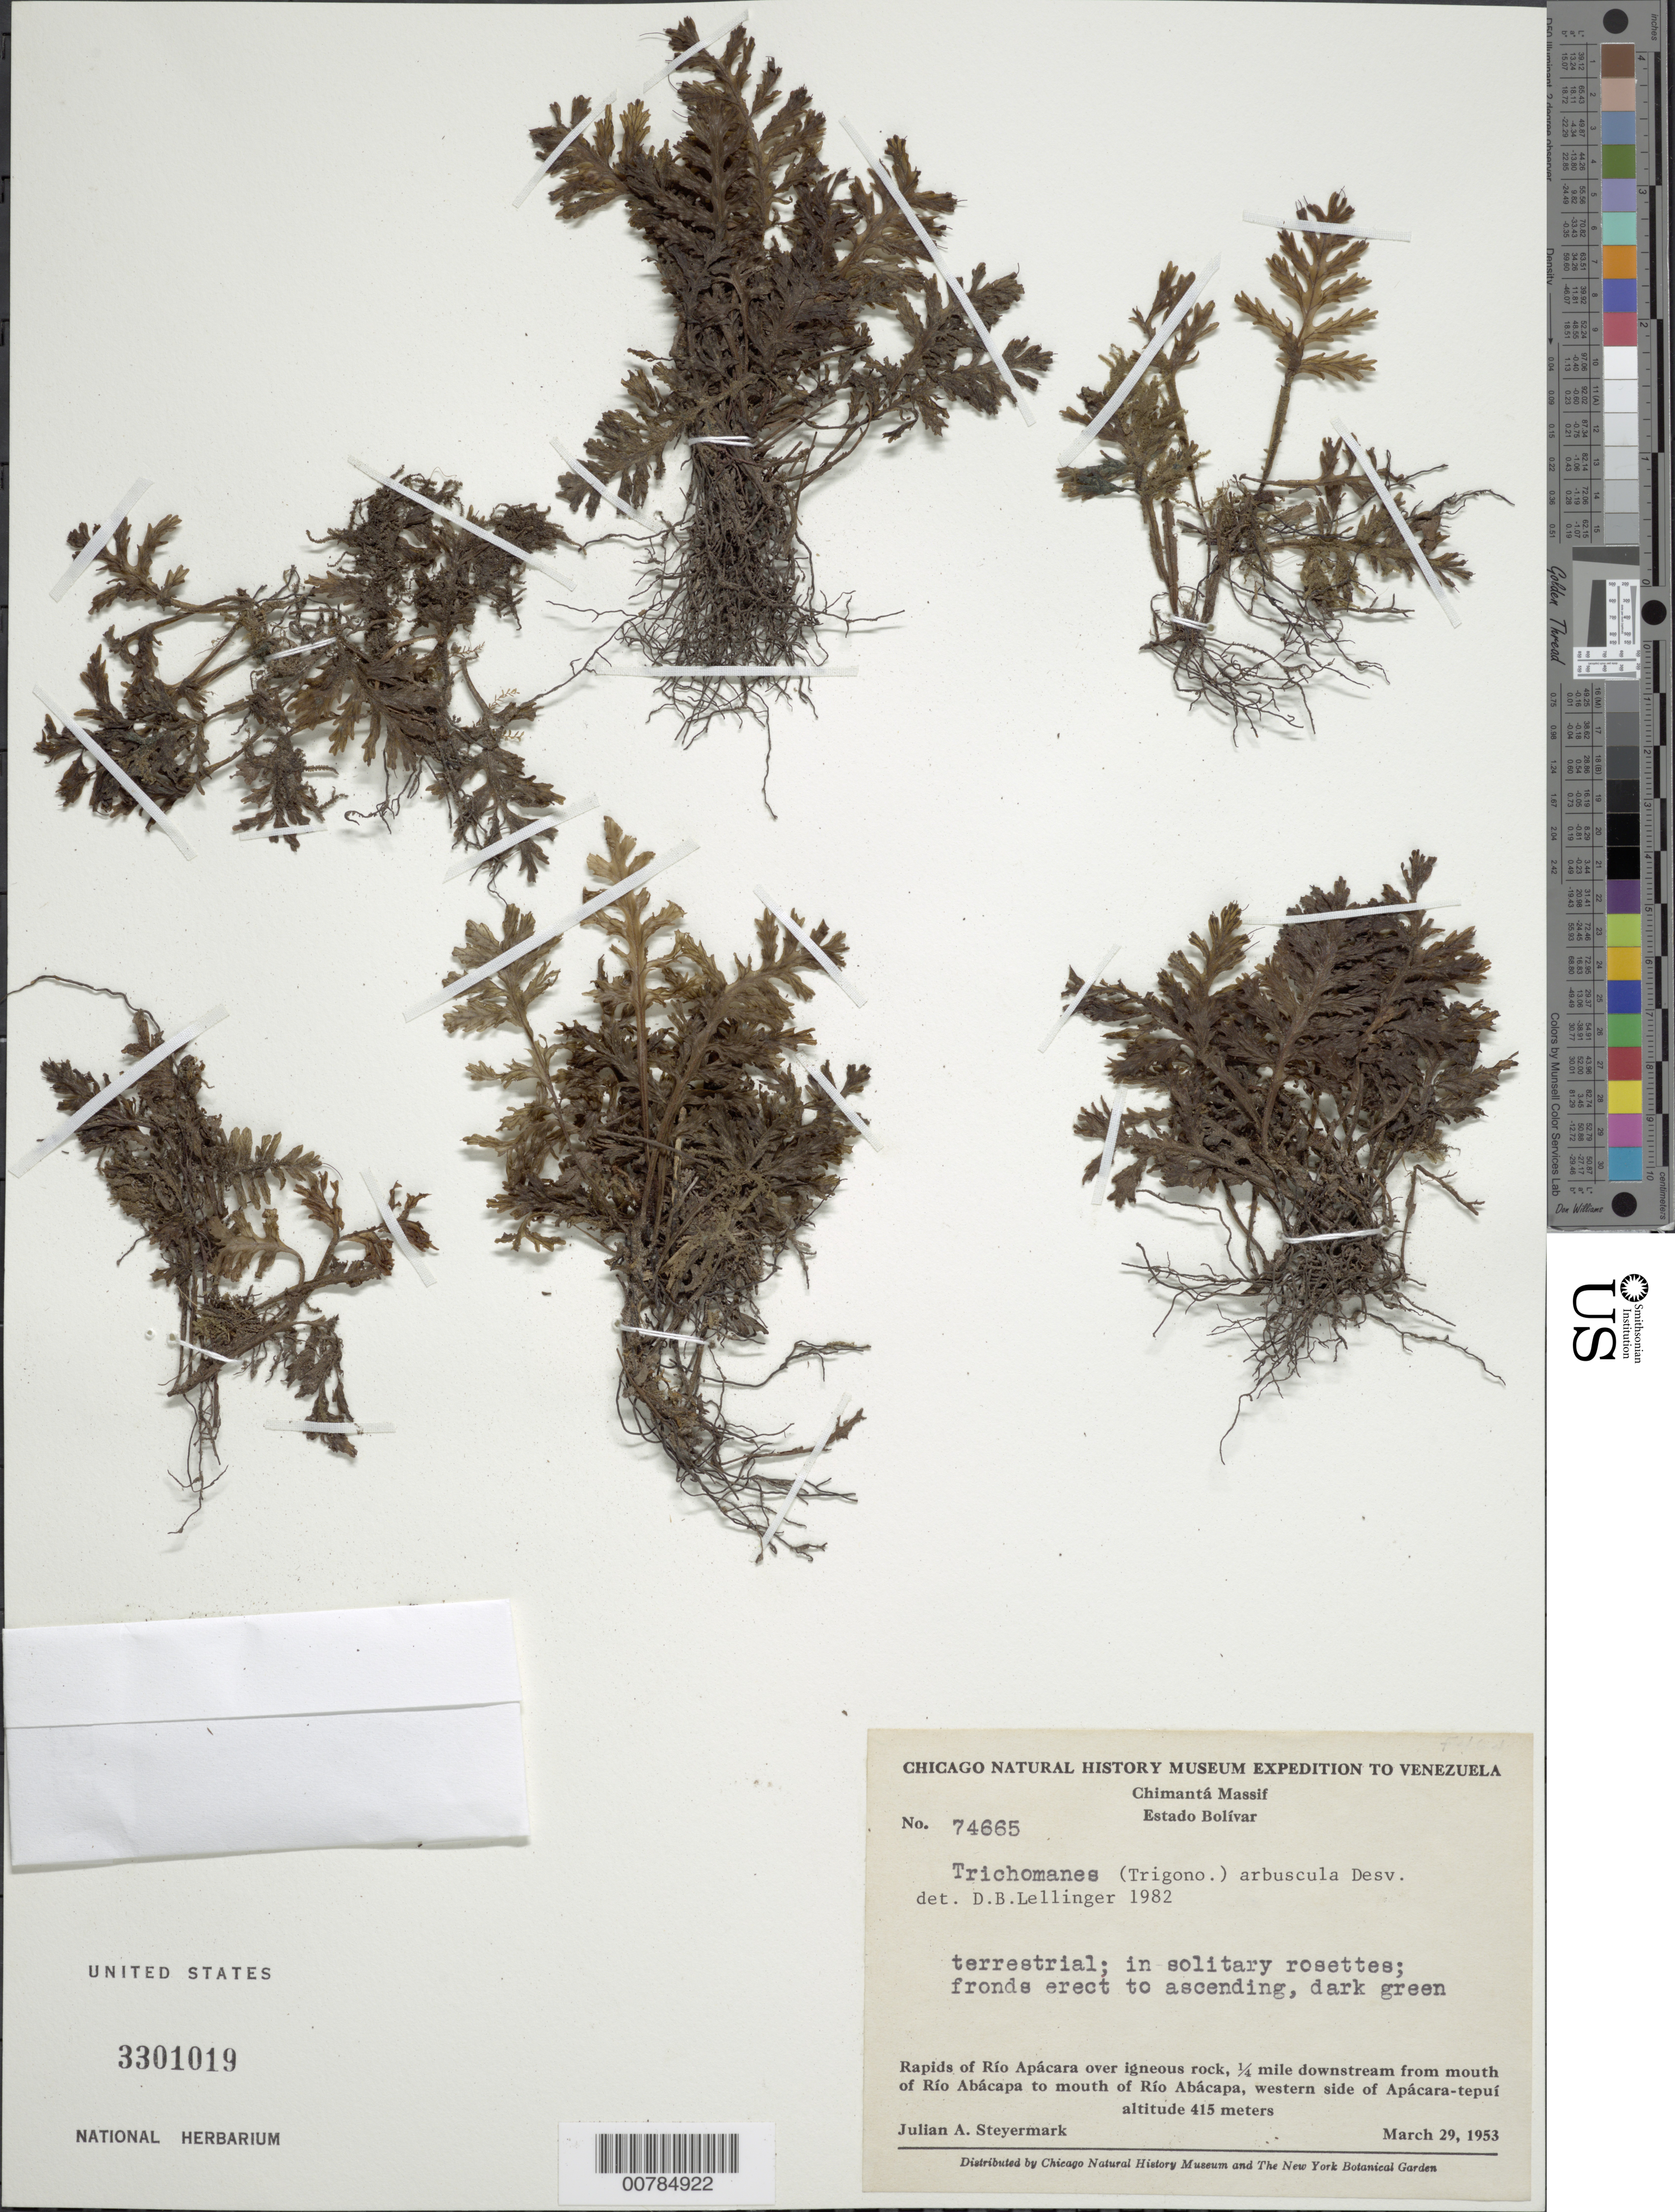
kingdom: Plantae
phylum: Tracheophyta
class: Polypodiopsida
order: Hymenophyllales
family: Hymenophyllaceae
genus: Trichomanes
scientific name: Trichomanes arbuscula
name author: Desv.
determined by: Lellinger, David B., (BOT), Smithsonian Institution - National Museum of Natural History (UNITED STATES)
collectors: J. Steyermark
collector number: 74665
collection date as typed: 29-Mar-53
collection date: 1953-03-29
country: Venezuela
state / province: Bolívar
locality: Río Apácara, 1/4 mile downstream from mouth of Río Abácapa, W-side of Apácara-tepuí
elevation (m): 415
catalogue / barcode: US 3301019